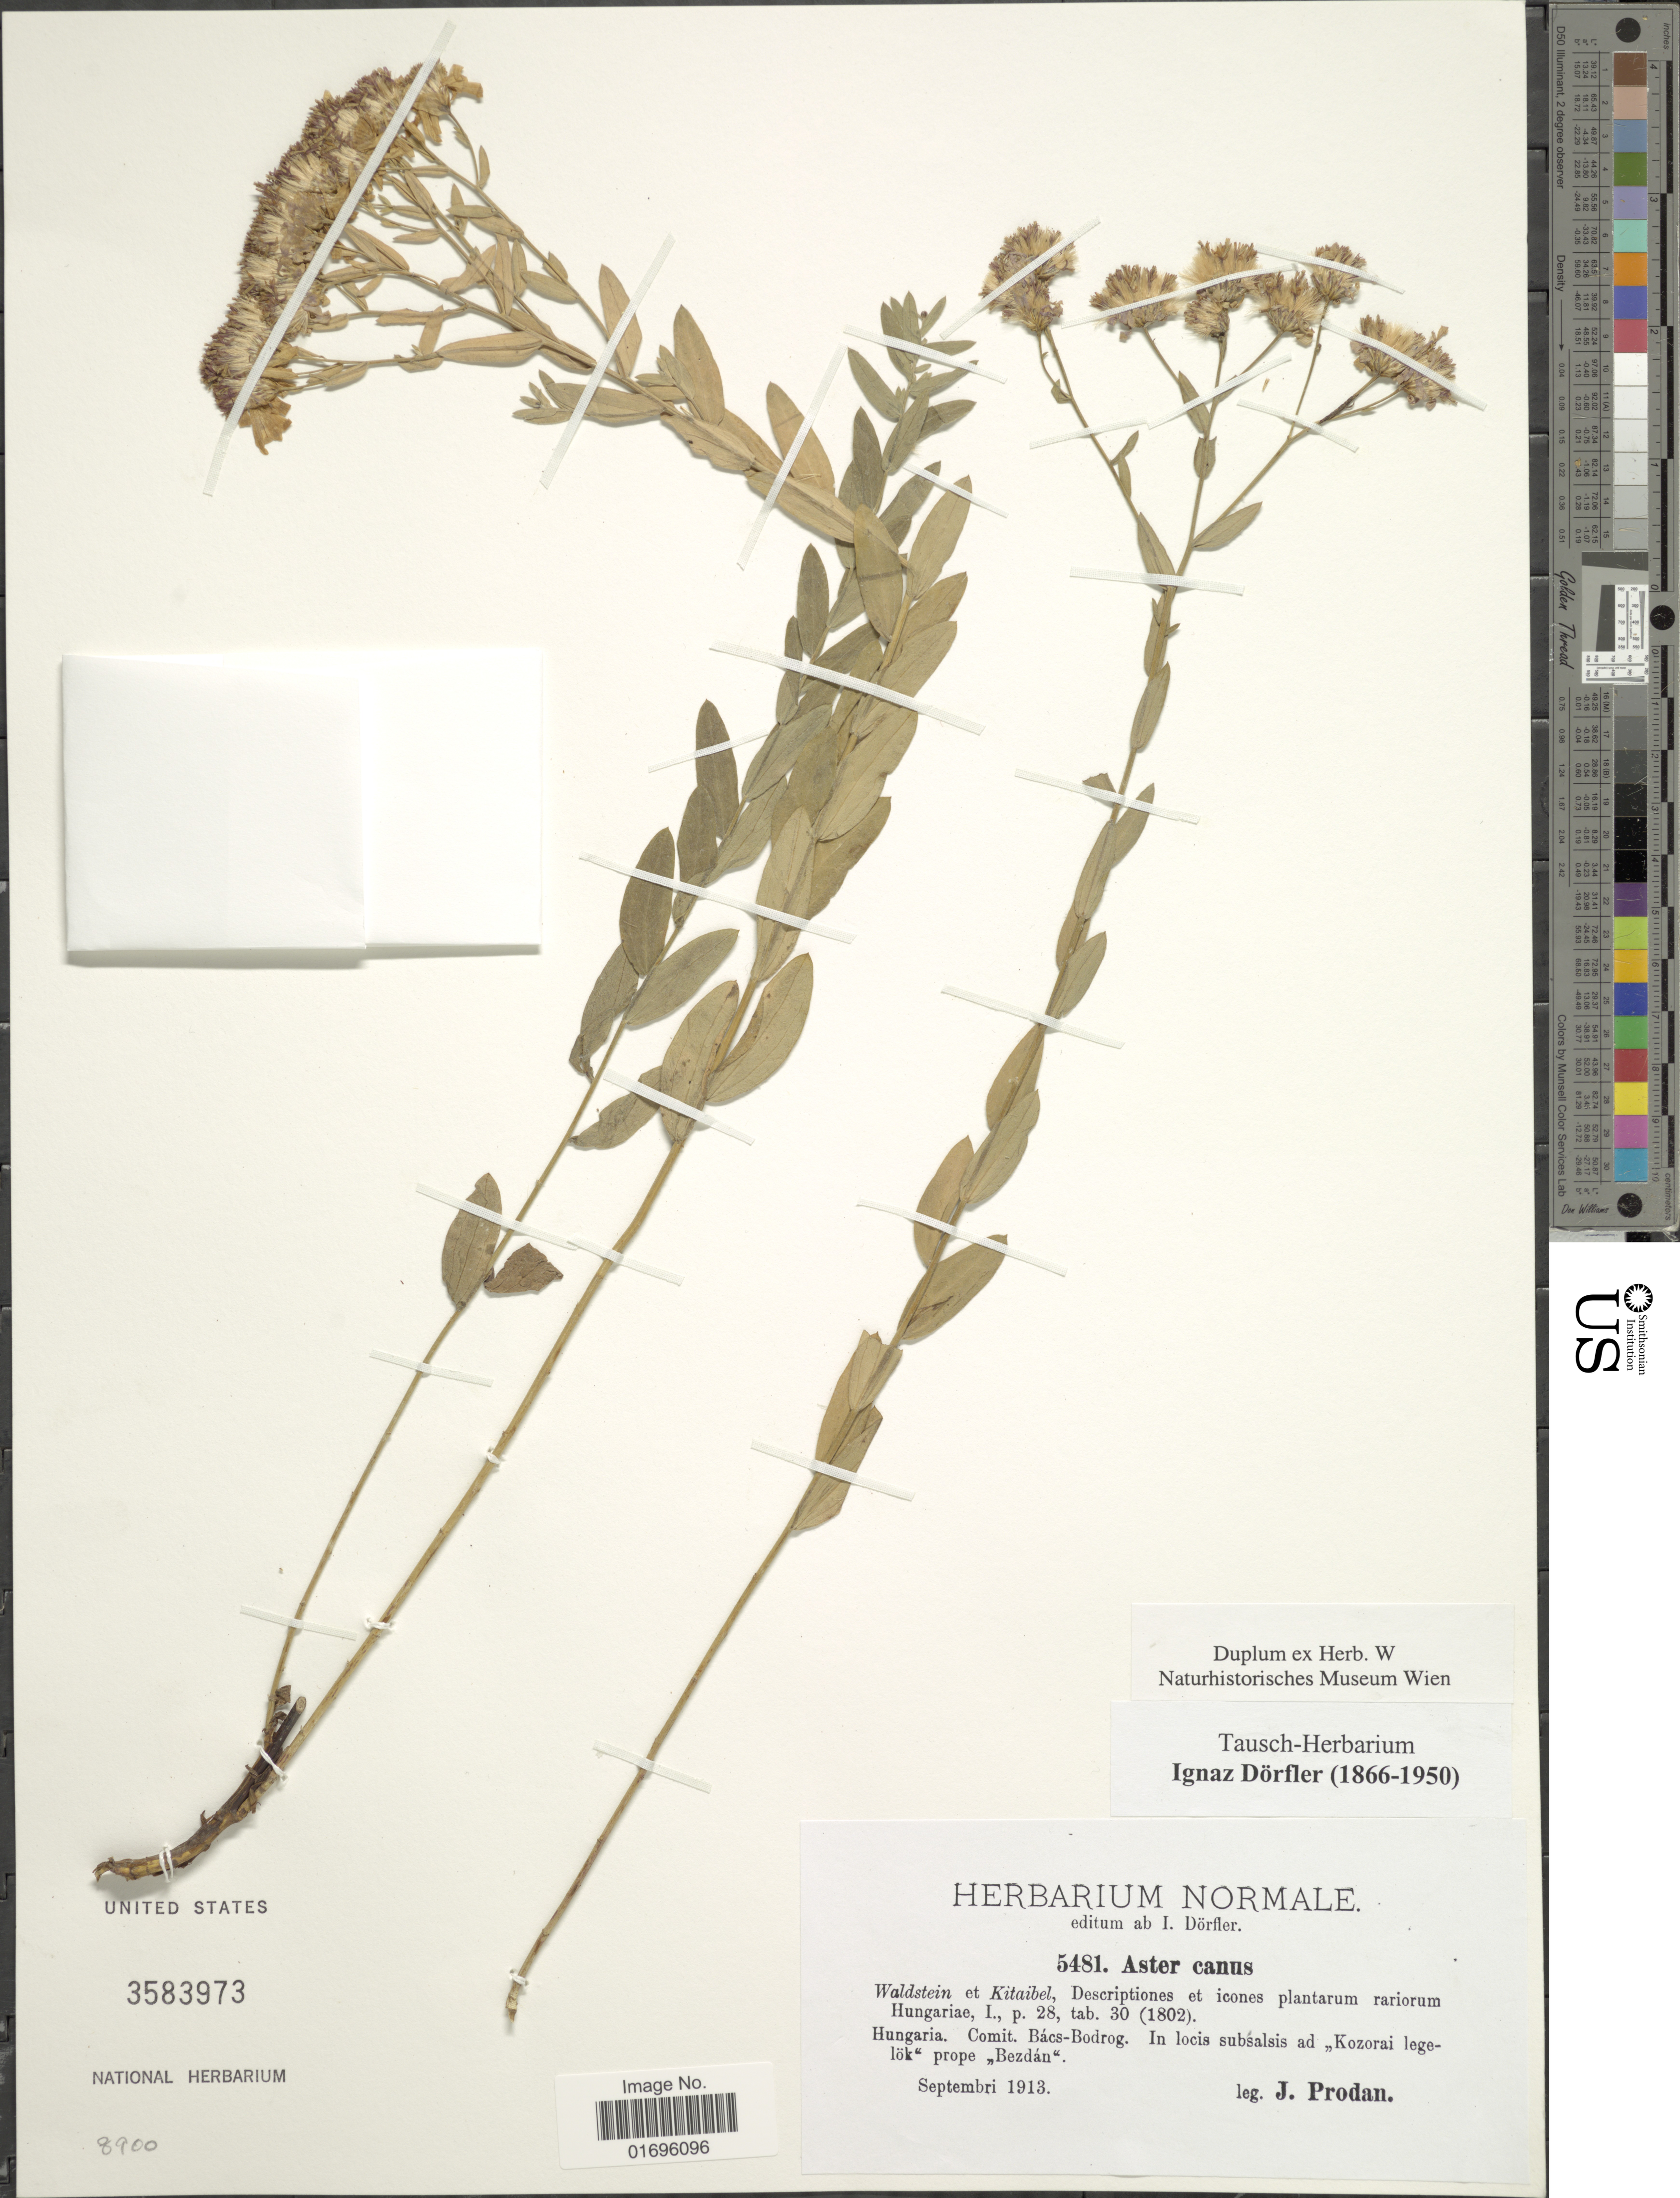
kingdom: Plantae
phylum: Tracheophyta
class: Magnoliopsida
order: Asterales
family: Asteraceae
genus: Aster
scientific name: Aster canus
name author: Waldst. & Kit.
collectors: J. Prodan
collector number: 5481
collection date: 1913-09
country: Hungary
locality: Hungaria. Comit. Bács-Bodrog. In locis subsalsis ad ,,Kozorai legelök" prope ,,Bezdán"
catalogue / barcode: US 3583973